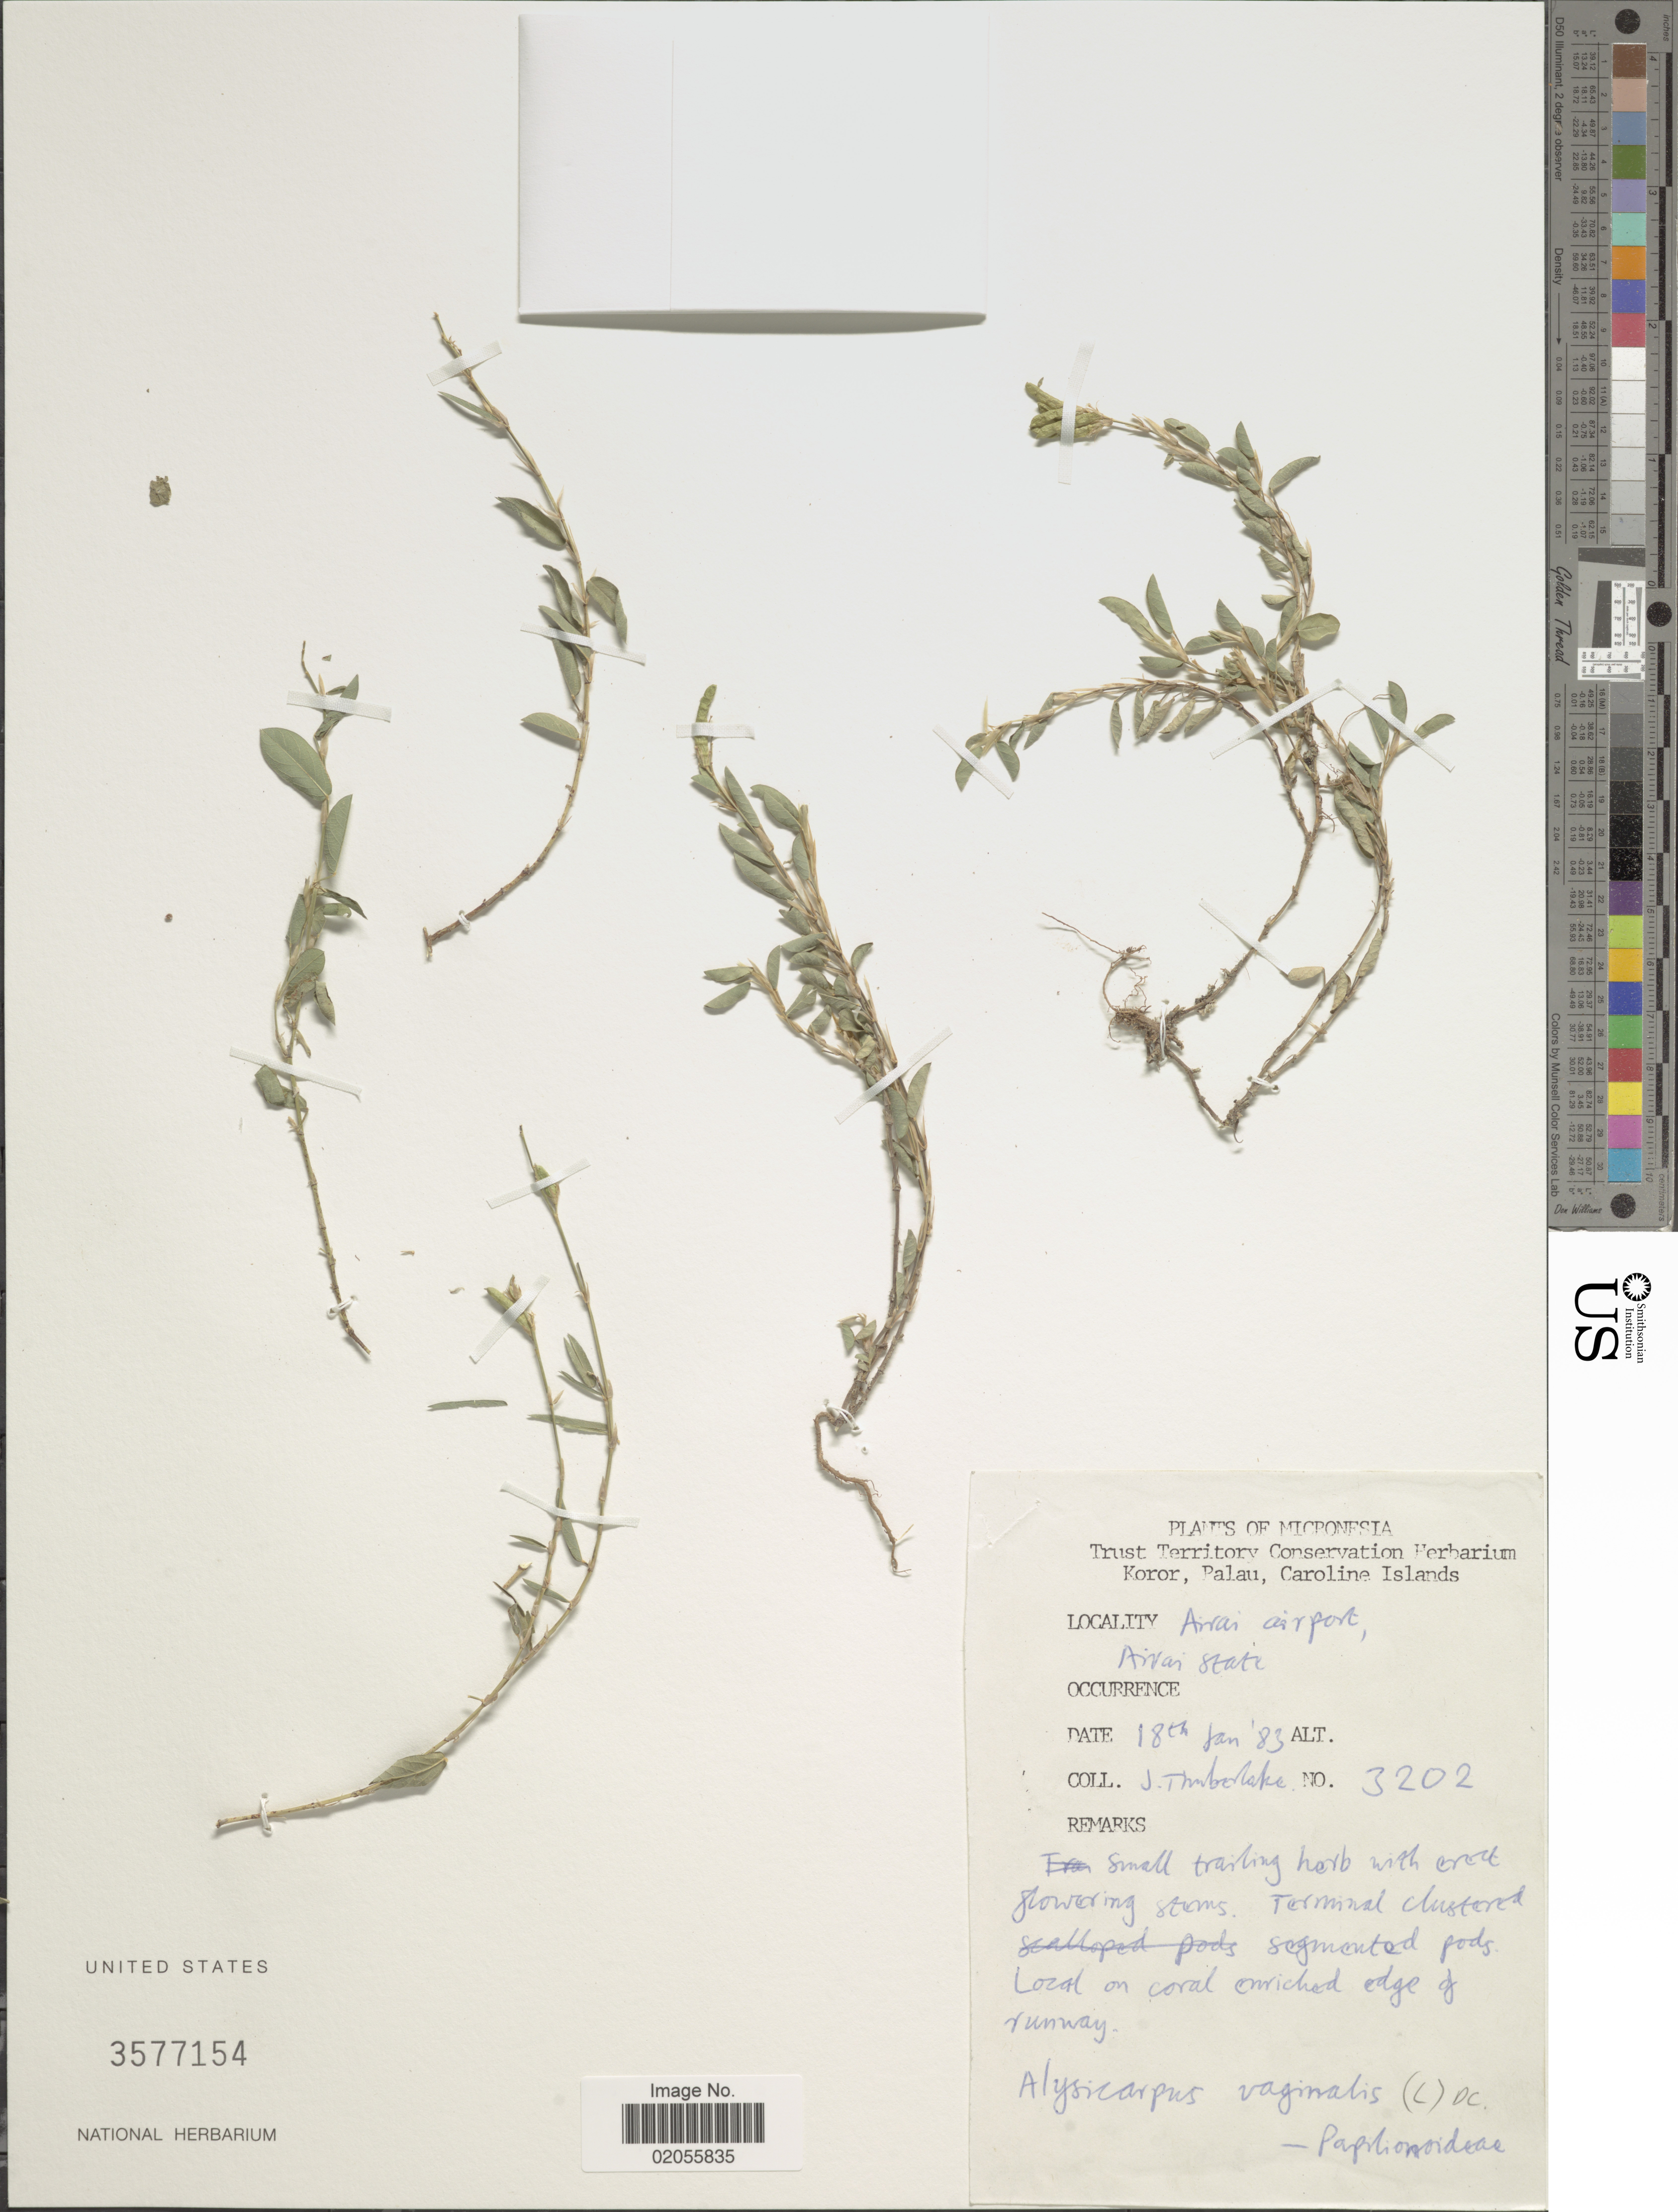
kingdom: Plantae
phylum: Tracheophyta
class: Magnoliopsida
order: Fabales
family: Fabaceae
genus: Alysicarpus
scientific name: Alysicarpus vaginalis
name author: (L.) DC.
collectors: J. Timberlake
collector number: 3202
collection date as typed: Transcribed d/m/y: 18/1/83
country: Micronesia, Federated States of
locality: Airai airport, Airai state [interpreted]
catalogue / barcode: US 3577154